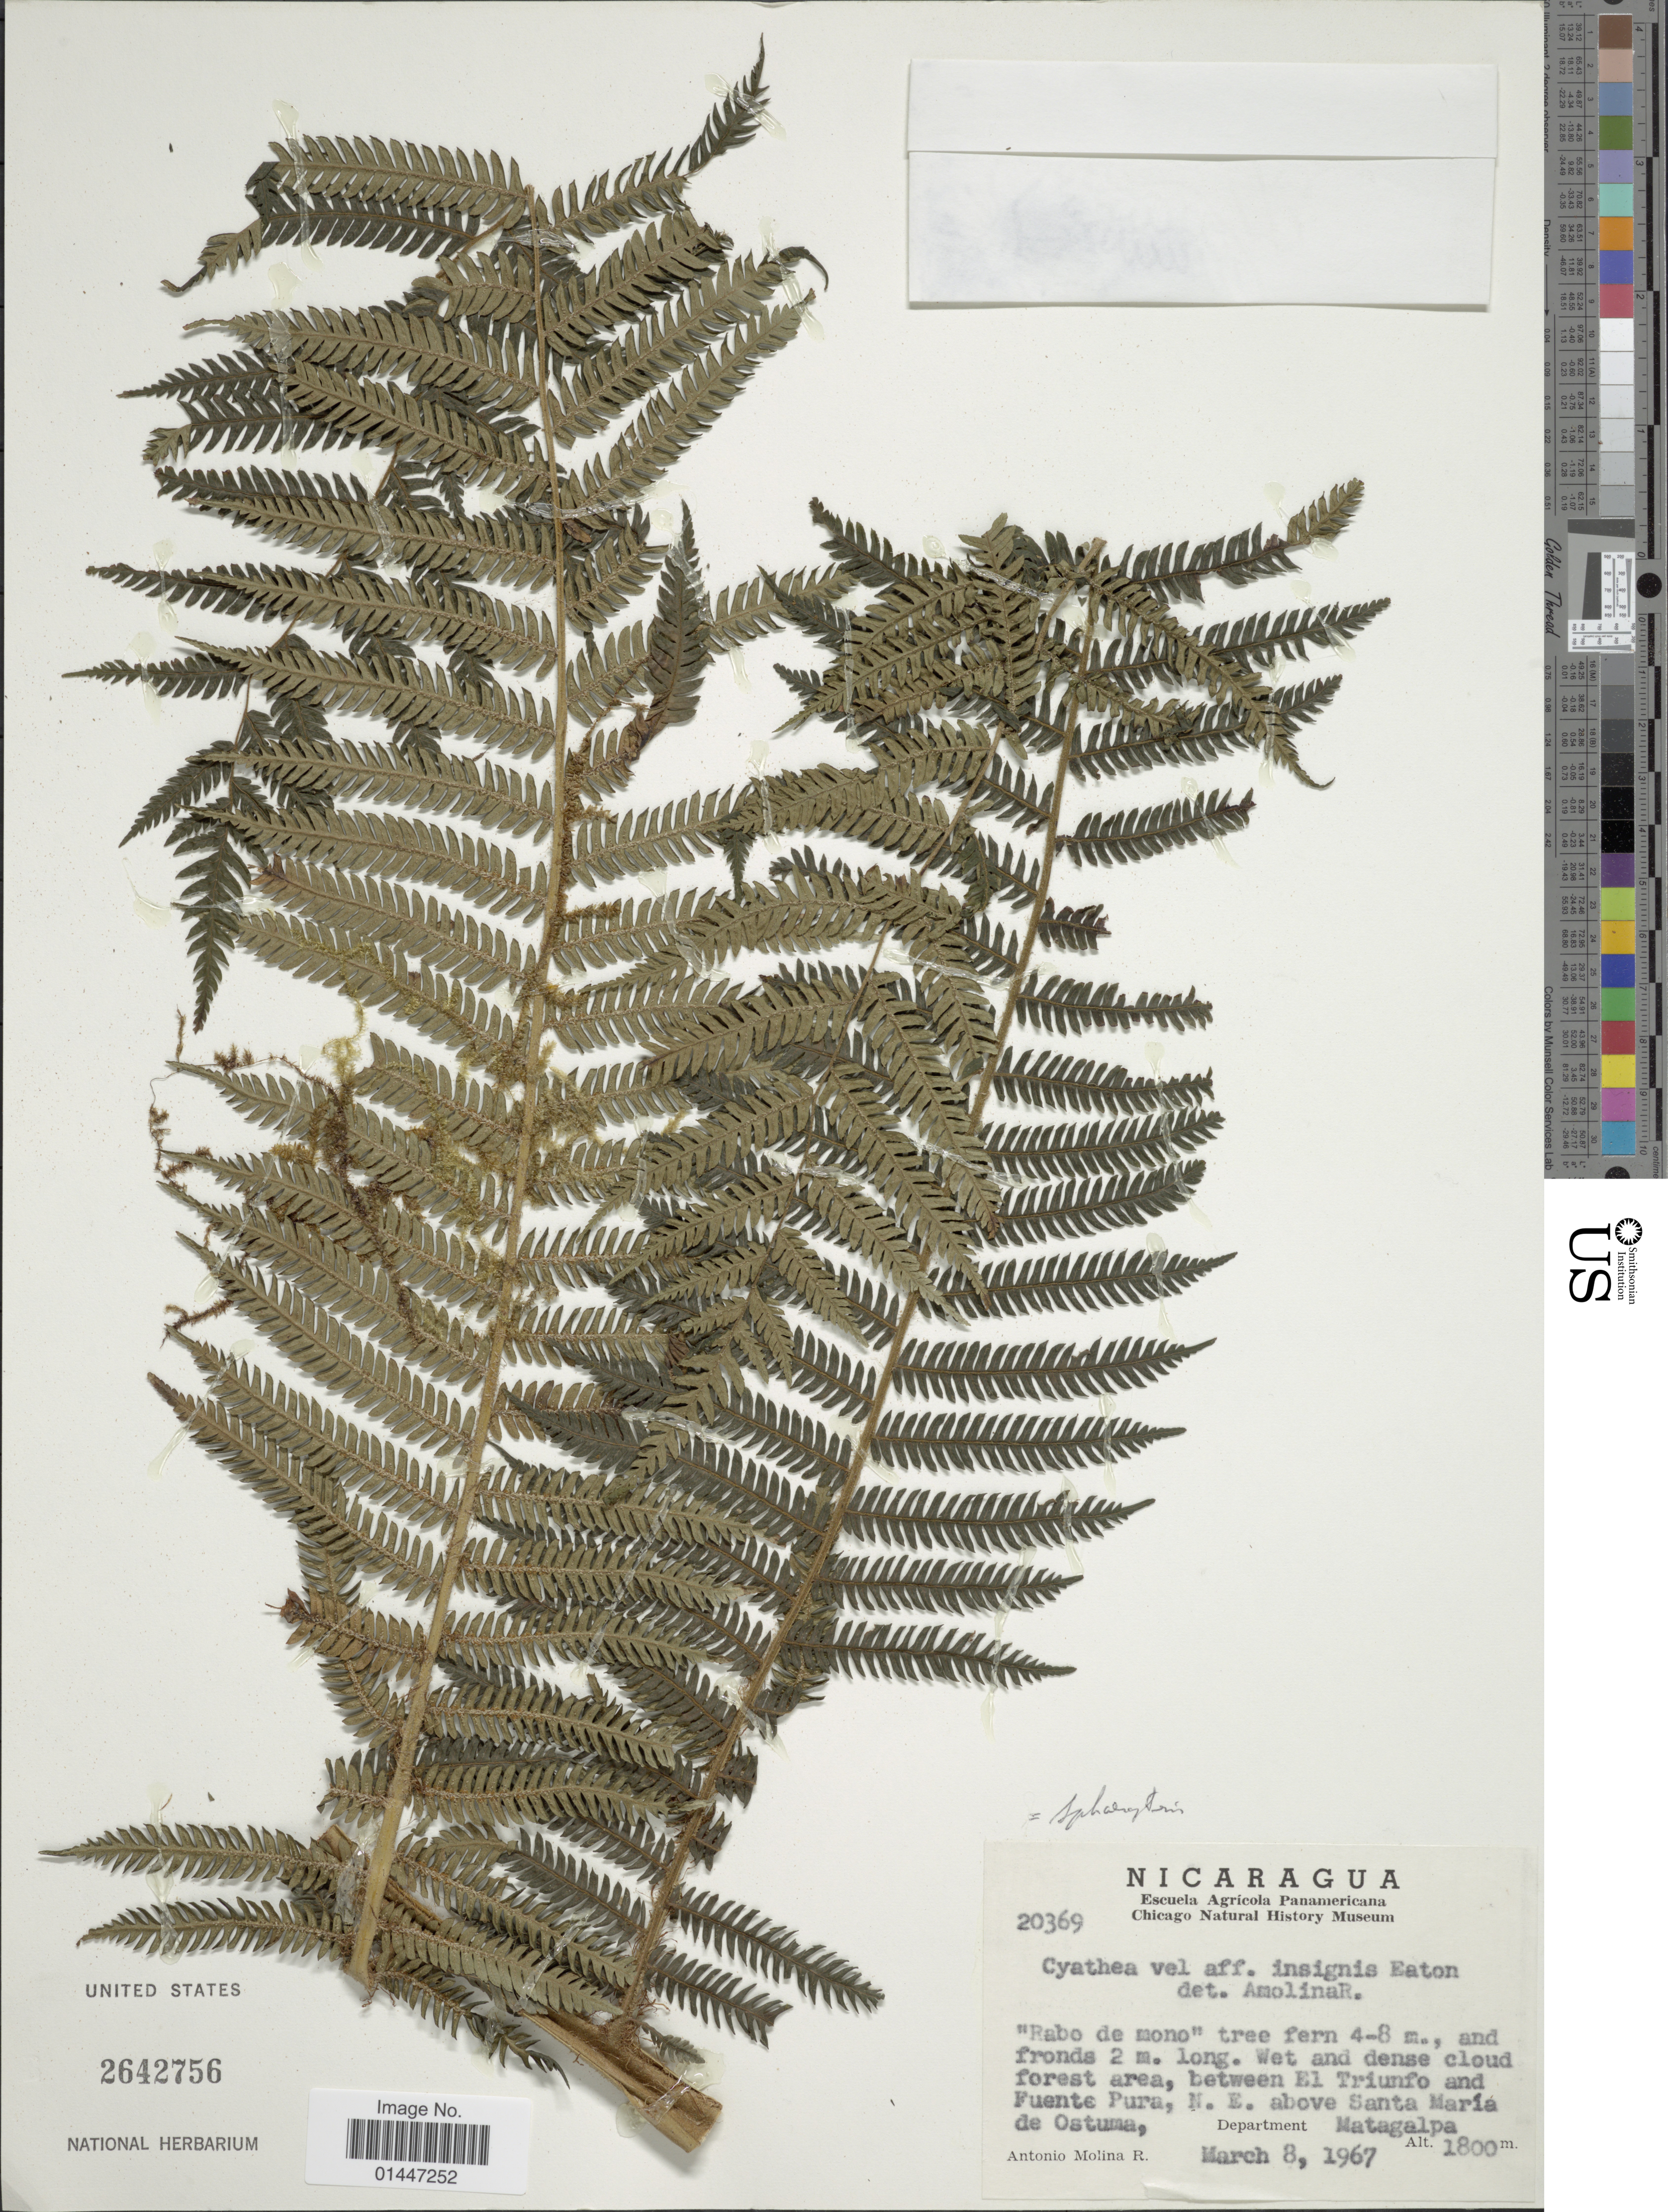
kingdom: Plantae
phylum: Tracheophyta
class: Polypodiopsida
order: Cyatheales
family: Cyatheaceae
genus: Sphaeropteris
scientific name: Sphaeropteris insignis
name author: (Eaton) R.M. Tryon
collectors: A. Molina R.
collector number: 20369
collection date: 1967-03-08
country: Nicaragua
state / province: Matagalpa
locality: Wet and dense cloud forest area, between El Triunfo and Fuente Pura, N. E. above Santa Maria de Ostuma, Department Matagalpa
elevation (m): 1800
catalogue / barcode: US 2642756